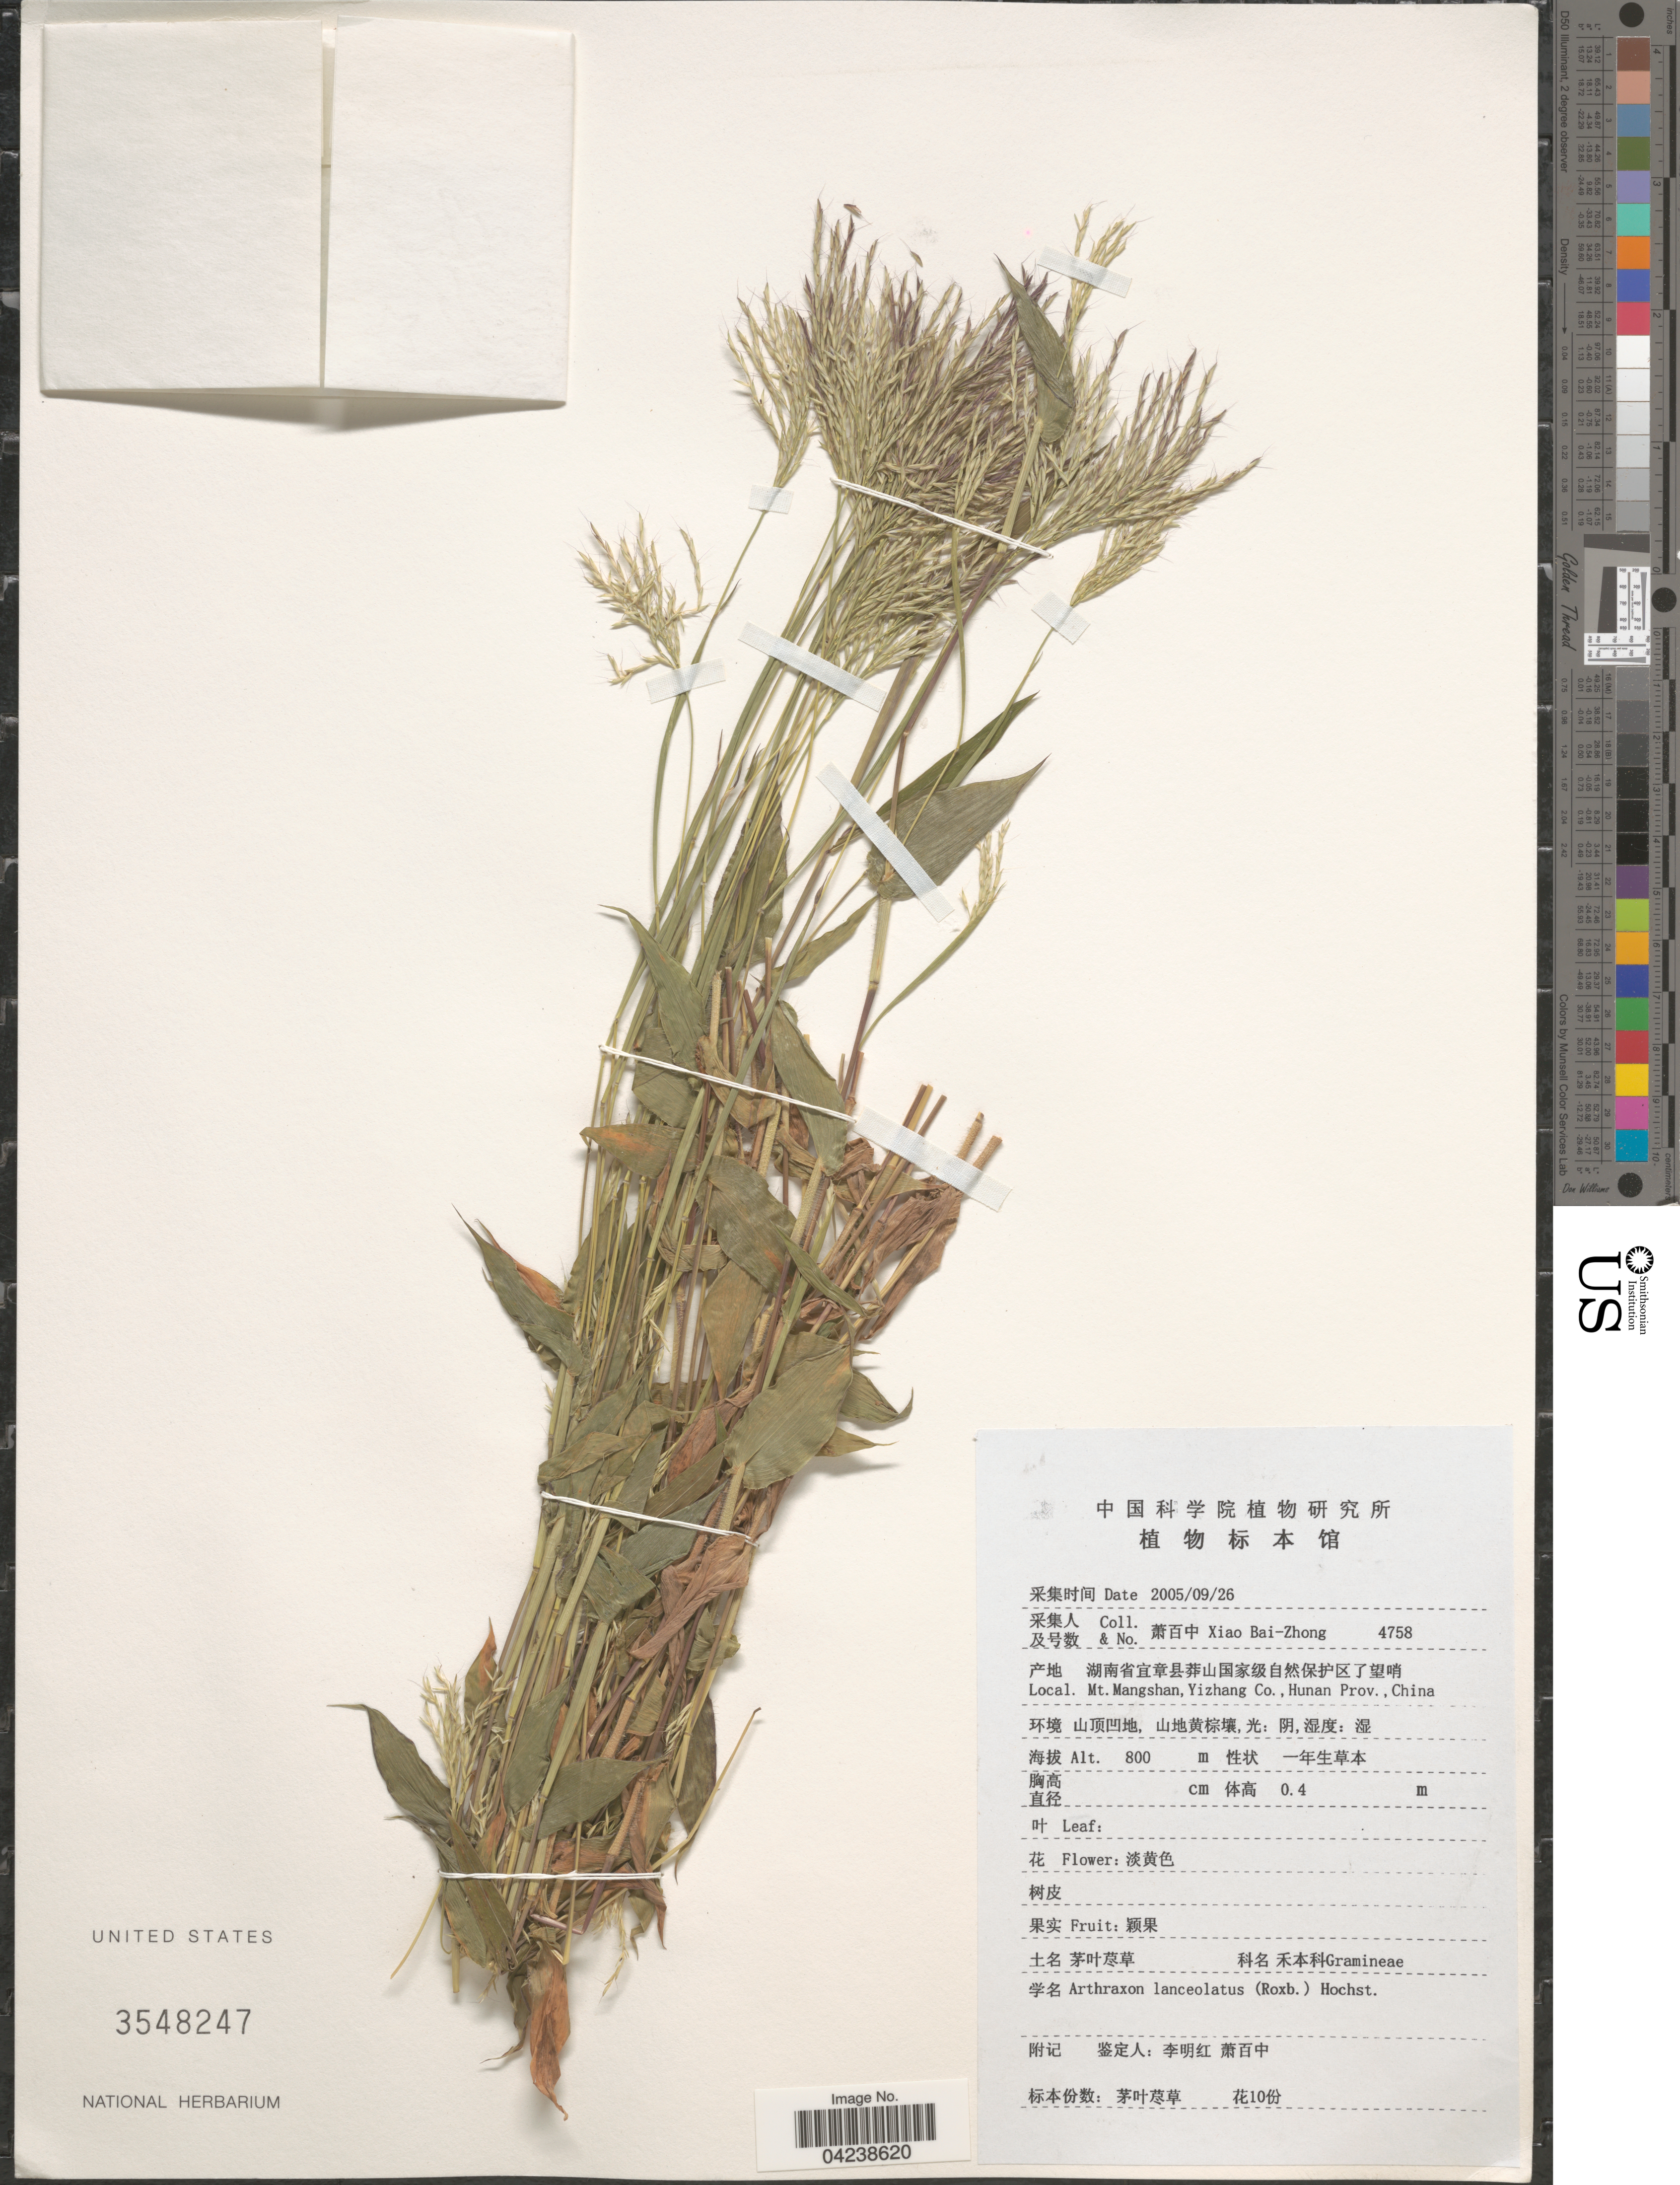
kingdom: Plantae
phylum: Tracheophyta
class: Liliopsida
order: Poales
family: Poaceae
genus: Arthraxon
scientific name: Arthraxon lanceolatus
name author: (Roxb.) Hochst.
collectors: B. Z. Xiao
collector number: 4758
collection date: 2005-09-26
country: China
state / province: Hunan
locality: Mt. Mangshan, Yizhang Co.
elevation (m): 800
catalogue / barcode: US 3548247